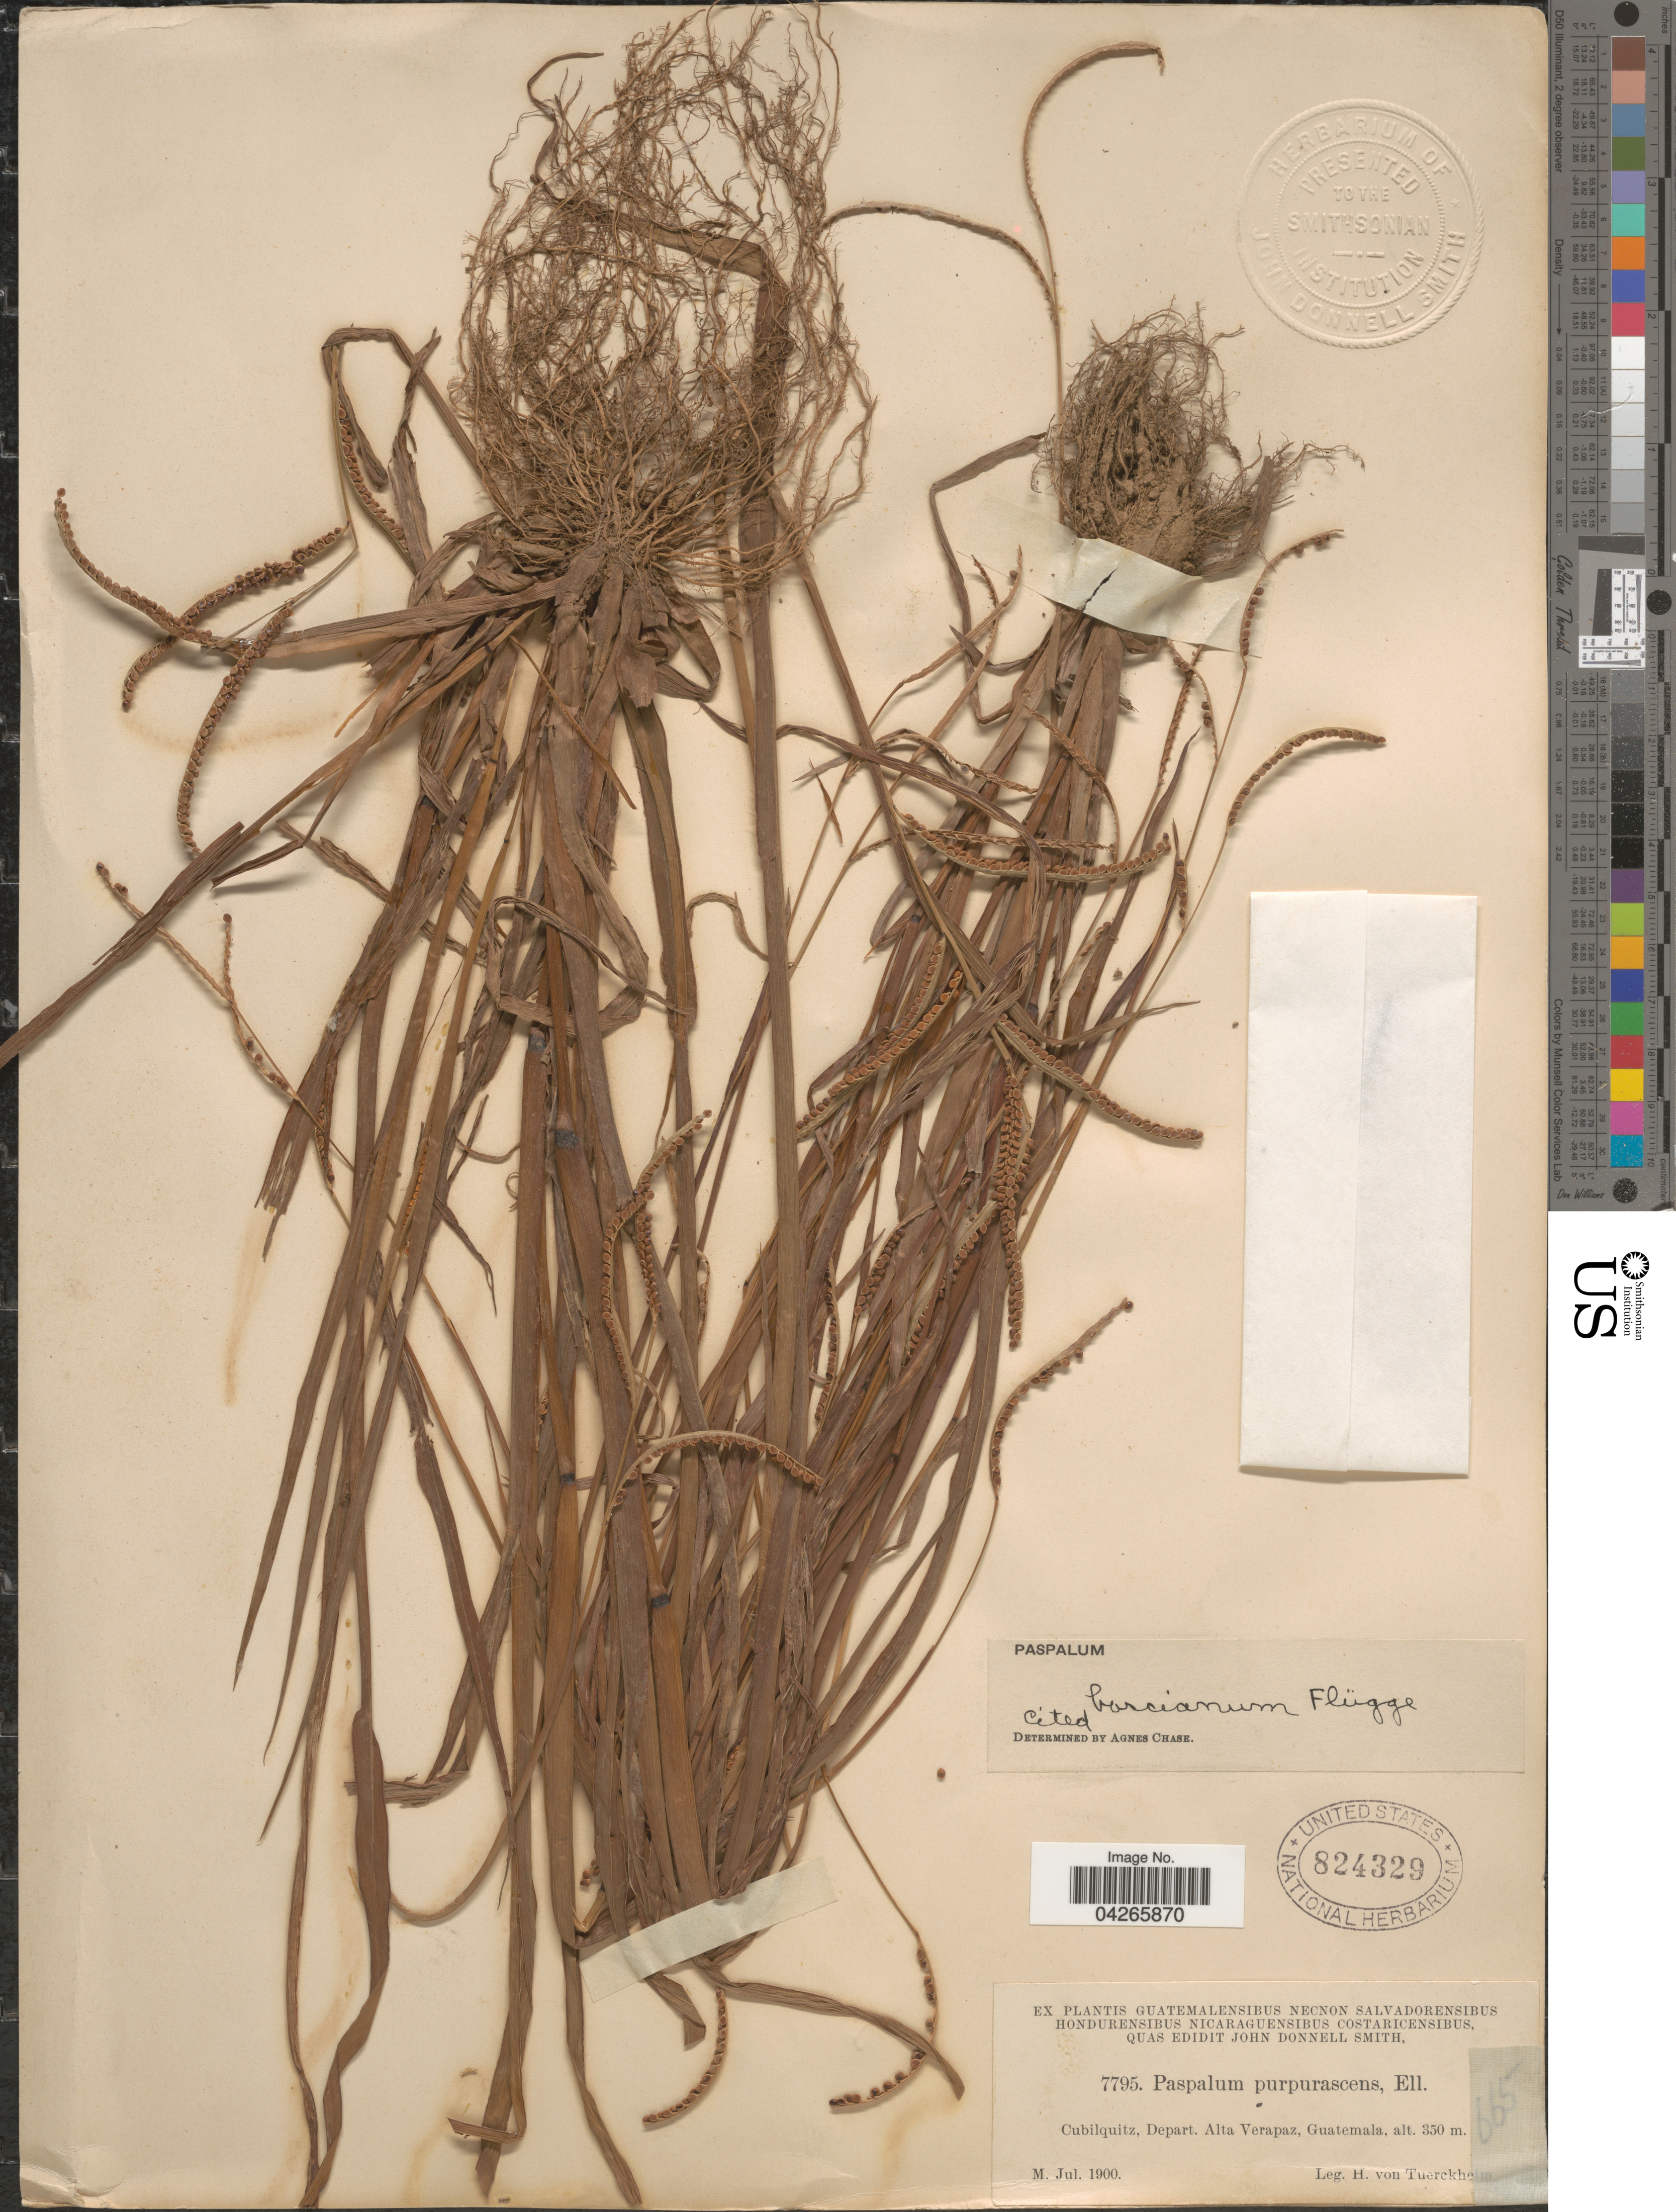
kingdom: Plantae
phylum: Tracheophyta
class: Liliopsida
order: Poales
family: Poaceae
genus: Paspalum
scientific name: Paspalum scrobiculatum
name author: L.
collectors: H. von Tuerckheim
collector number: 7795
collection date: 1900-07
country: Guatemala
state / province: Alta Verapaz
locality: Cubilquitz, Depart. Alta Verapaz.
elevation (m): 350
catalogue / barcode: US 824329